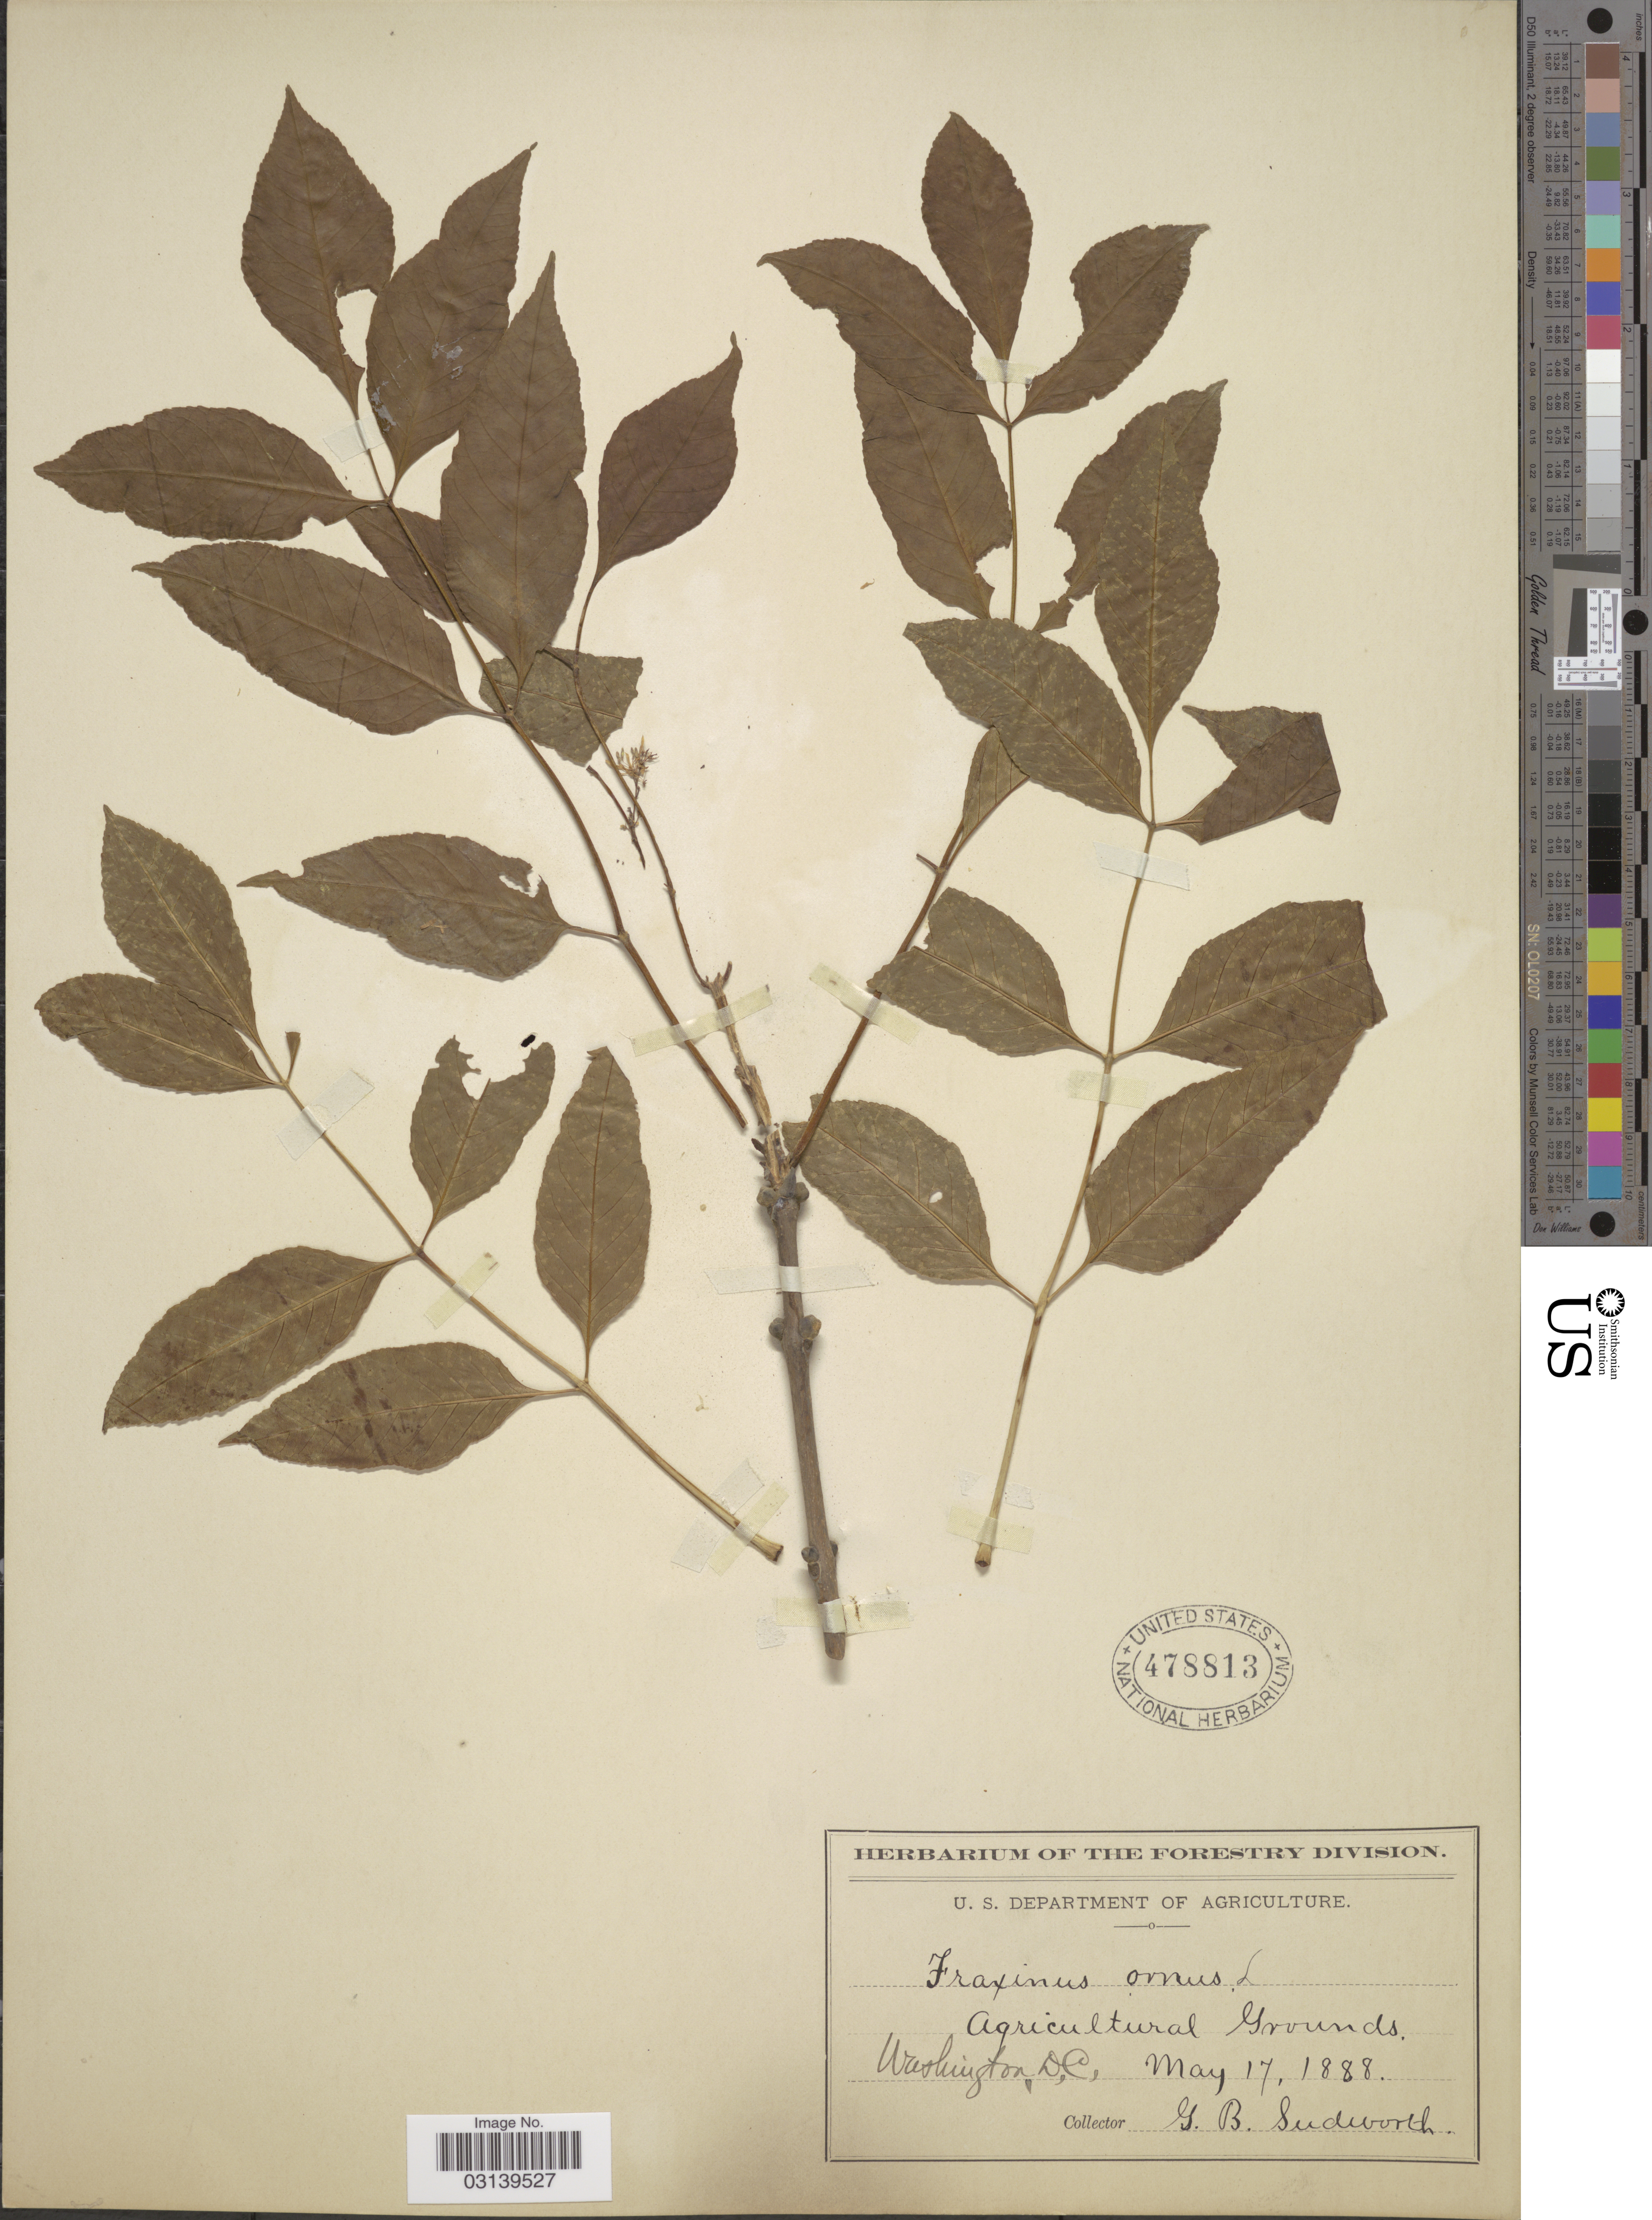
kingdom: Plantae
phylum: Tracheophyta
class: Magnoliopsida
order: Lamiales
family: Oleaceae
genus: Fraxinus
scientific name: Fraxinus ornus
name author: L.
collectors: G. B. Sudworth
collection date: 1888-05-17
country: United States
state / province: District of Columbia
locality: Agricultural Grounds. Washington D.C.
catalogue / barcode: US 478813